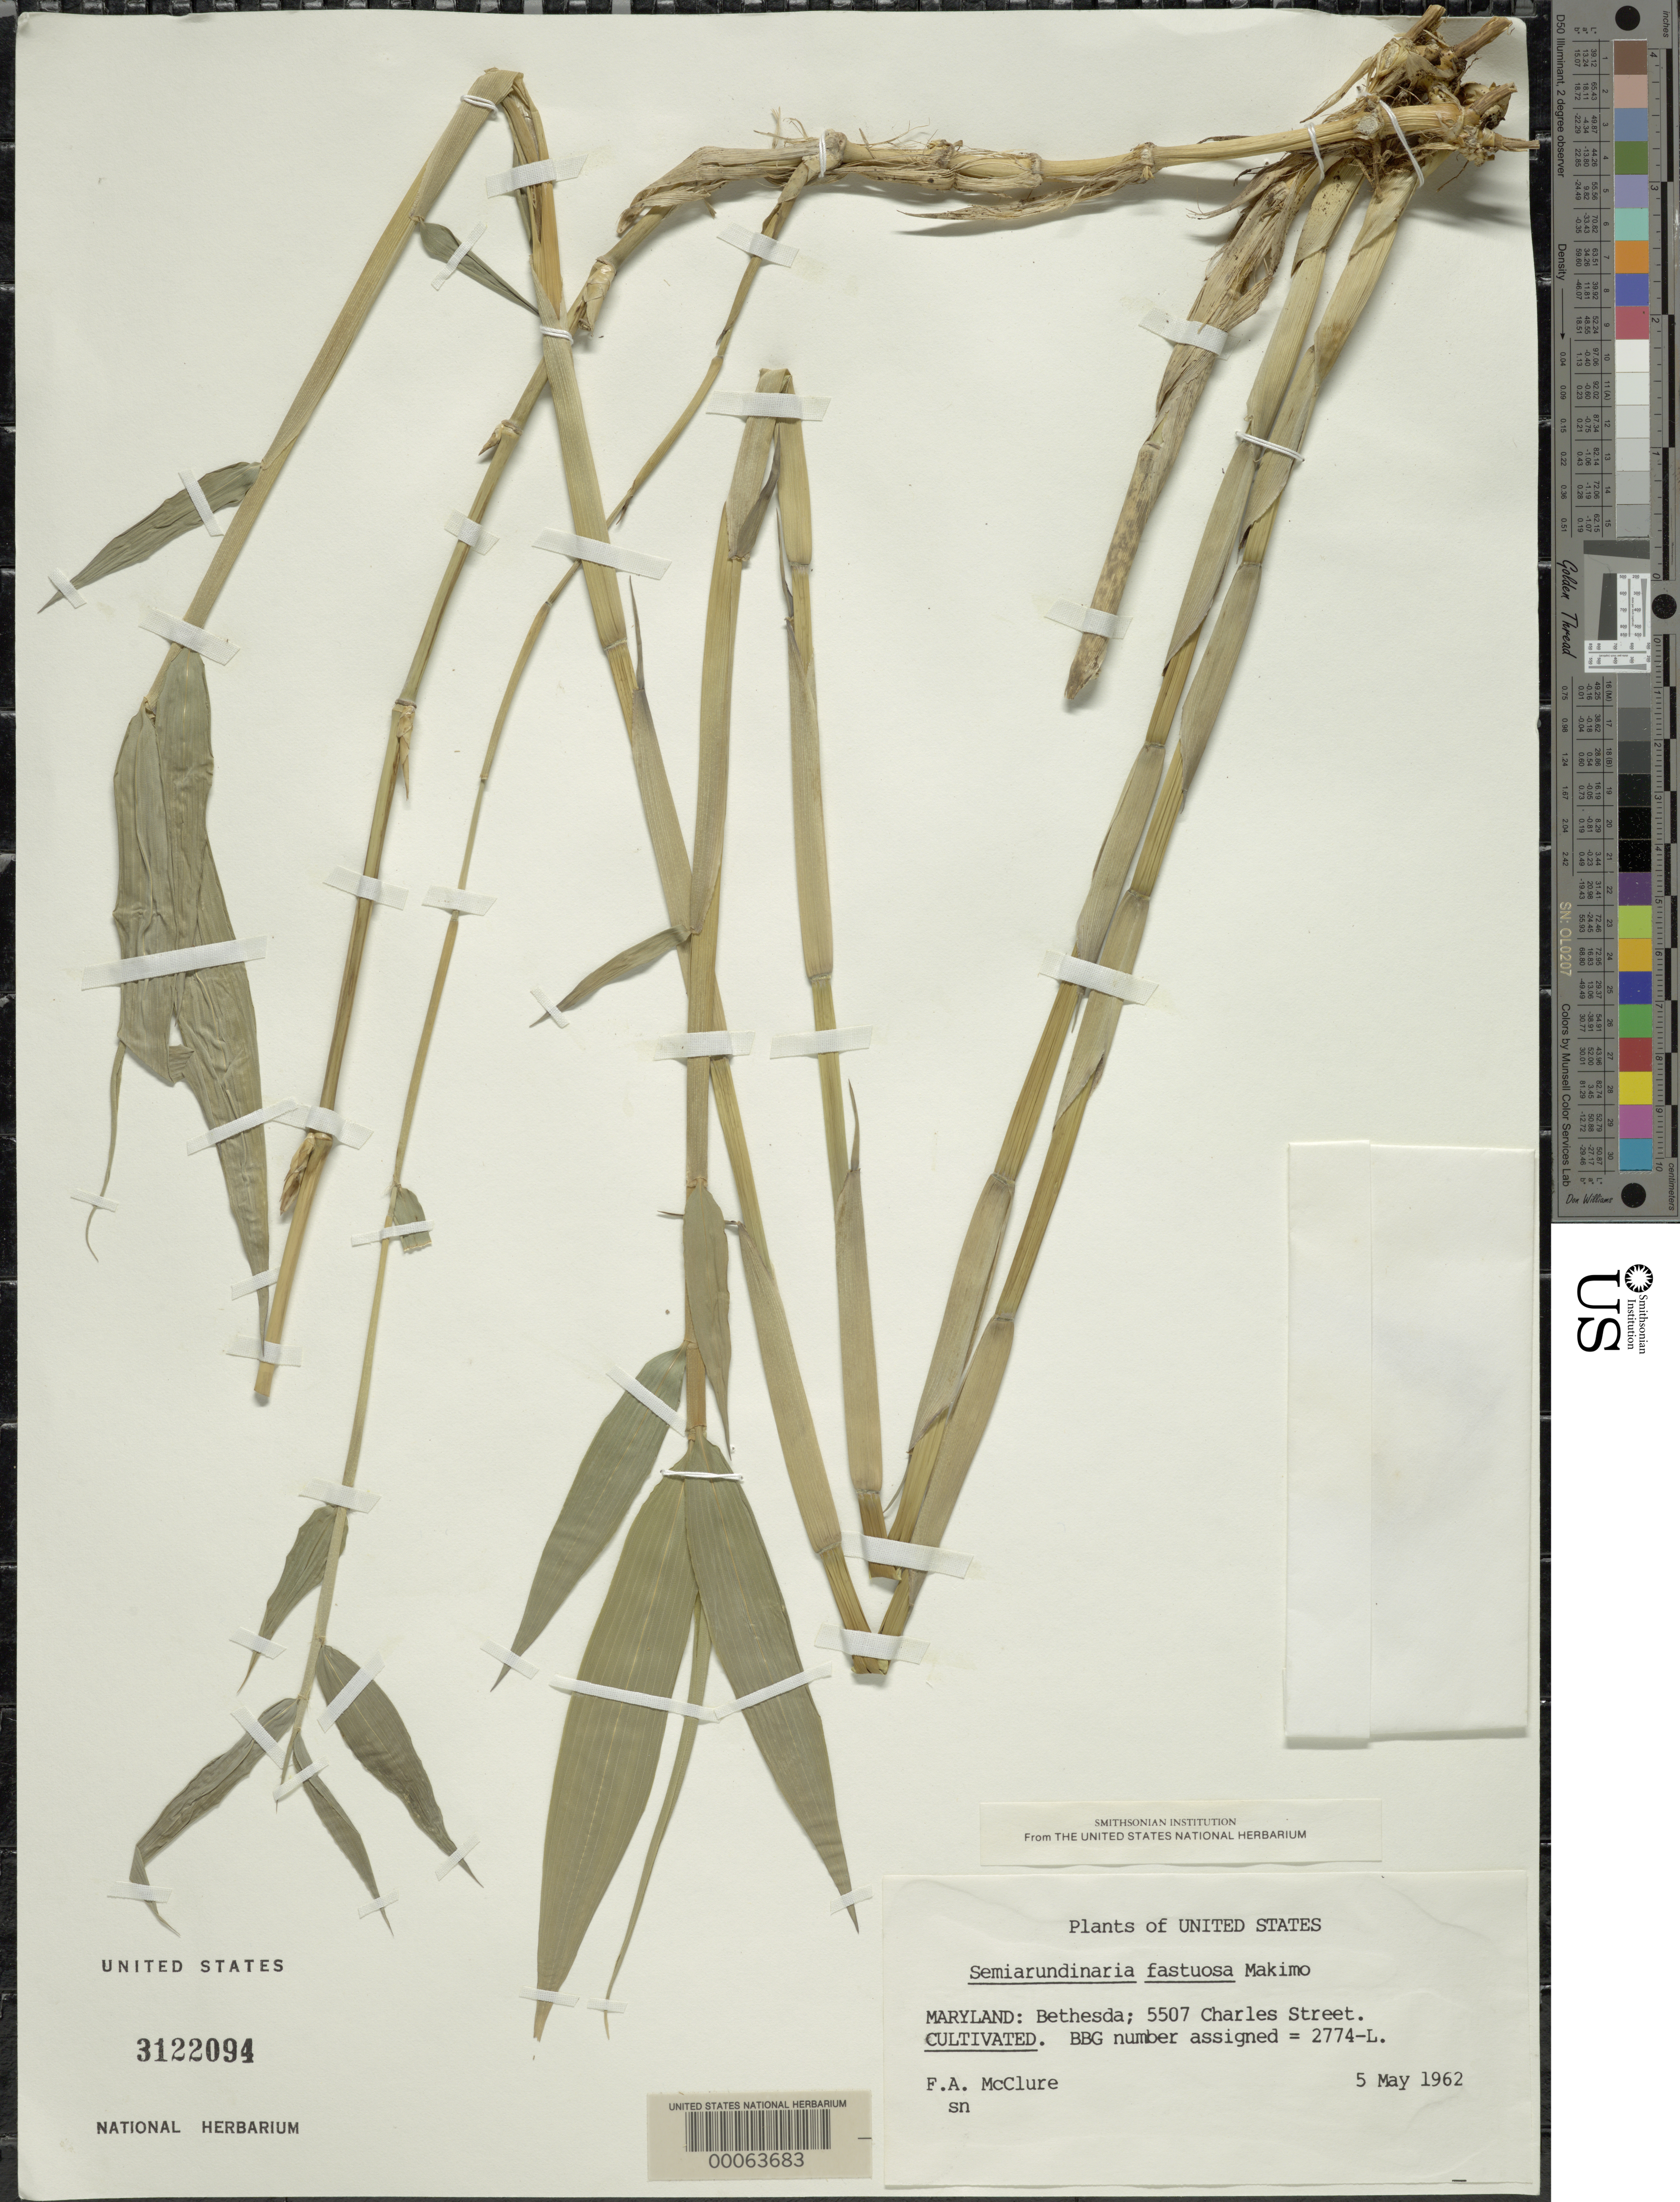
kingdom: Plantae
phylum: Tracheophyta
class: Liliopsida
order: Poales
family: Poaceae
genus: Semiarundinaria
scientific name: Semiarundinaria fastuosa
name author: Makino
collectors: F. A. McClure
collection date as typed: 05 May 1962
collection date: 1962-05-05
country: United States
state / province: Maryland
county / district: Montgomery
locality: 5507 Charles Street, Bethesda (McClure's garden)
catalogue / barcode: US 3122094